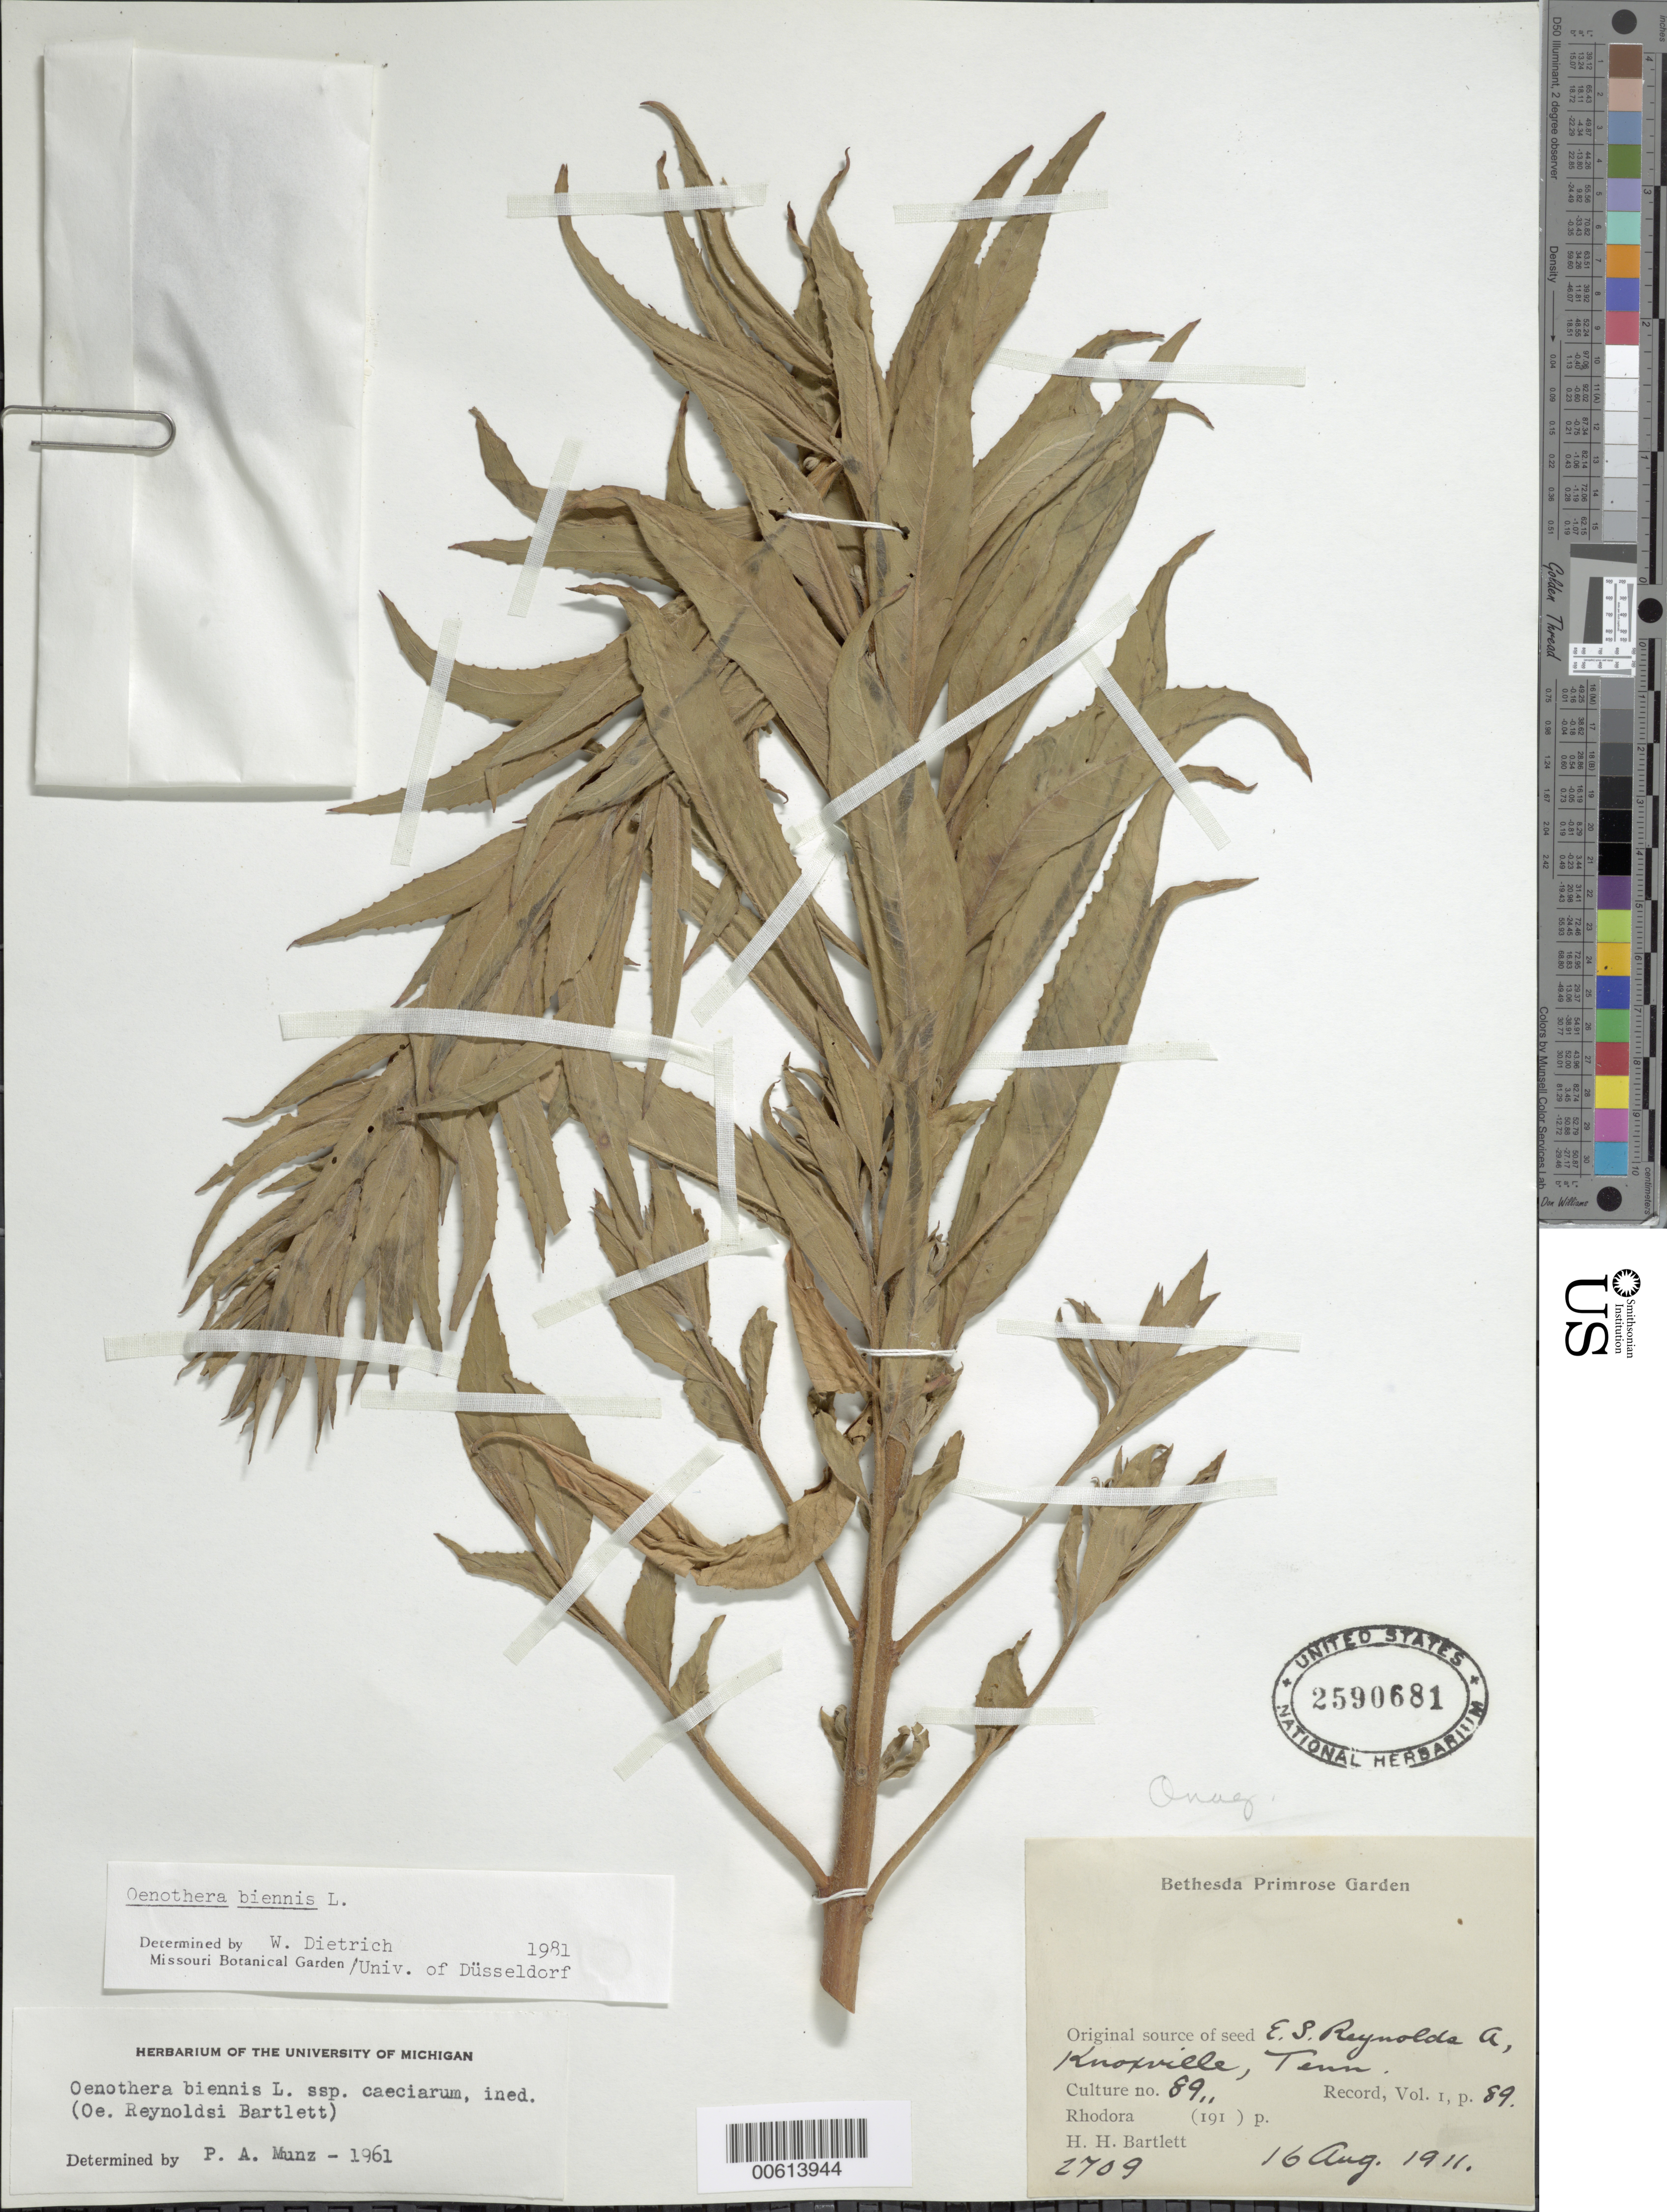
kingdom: Plantae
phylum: Tracheophyta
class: Magnoliopsida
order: Myrtales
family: Onagraceae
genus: Oenothera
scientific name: Oenothera biennis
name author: L.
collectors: H. H. Bartlett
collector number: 2709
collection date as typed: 16 Aug 1911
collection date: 1911-08-16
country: United States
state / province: Tennessee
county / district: Knox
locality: Knoxville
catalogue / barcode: US 2590681